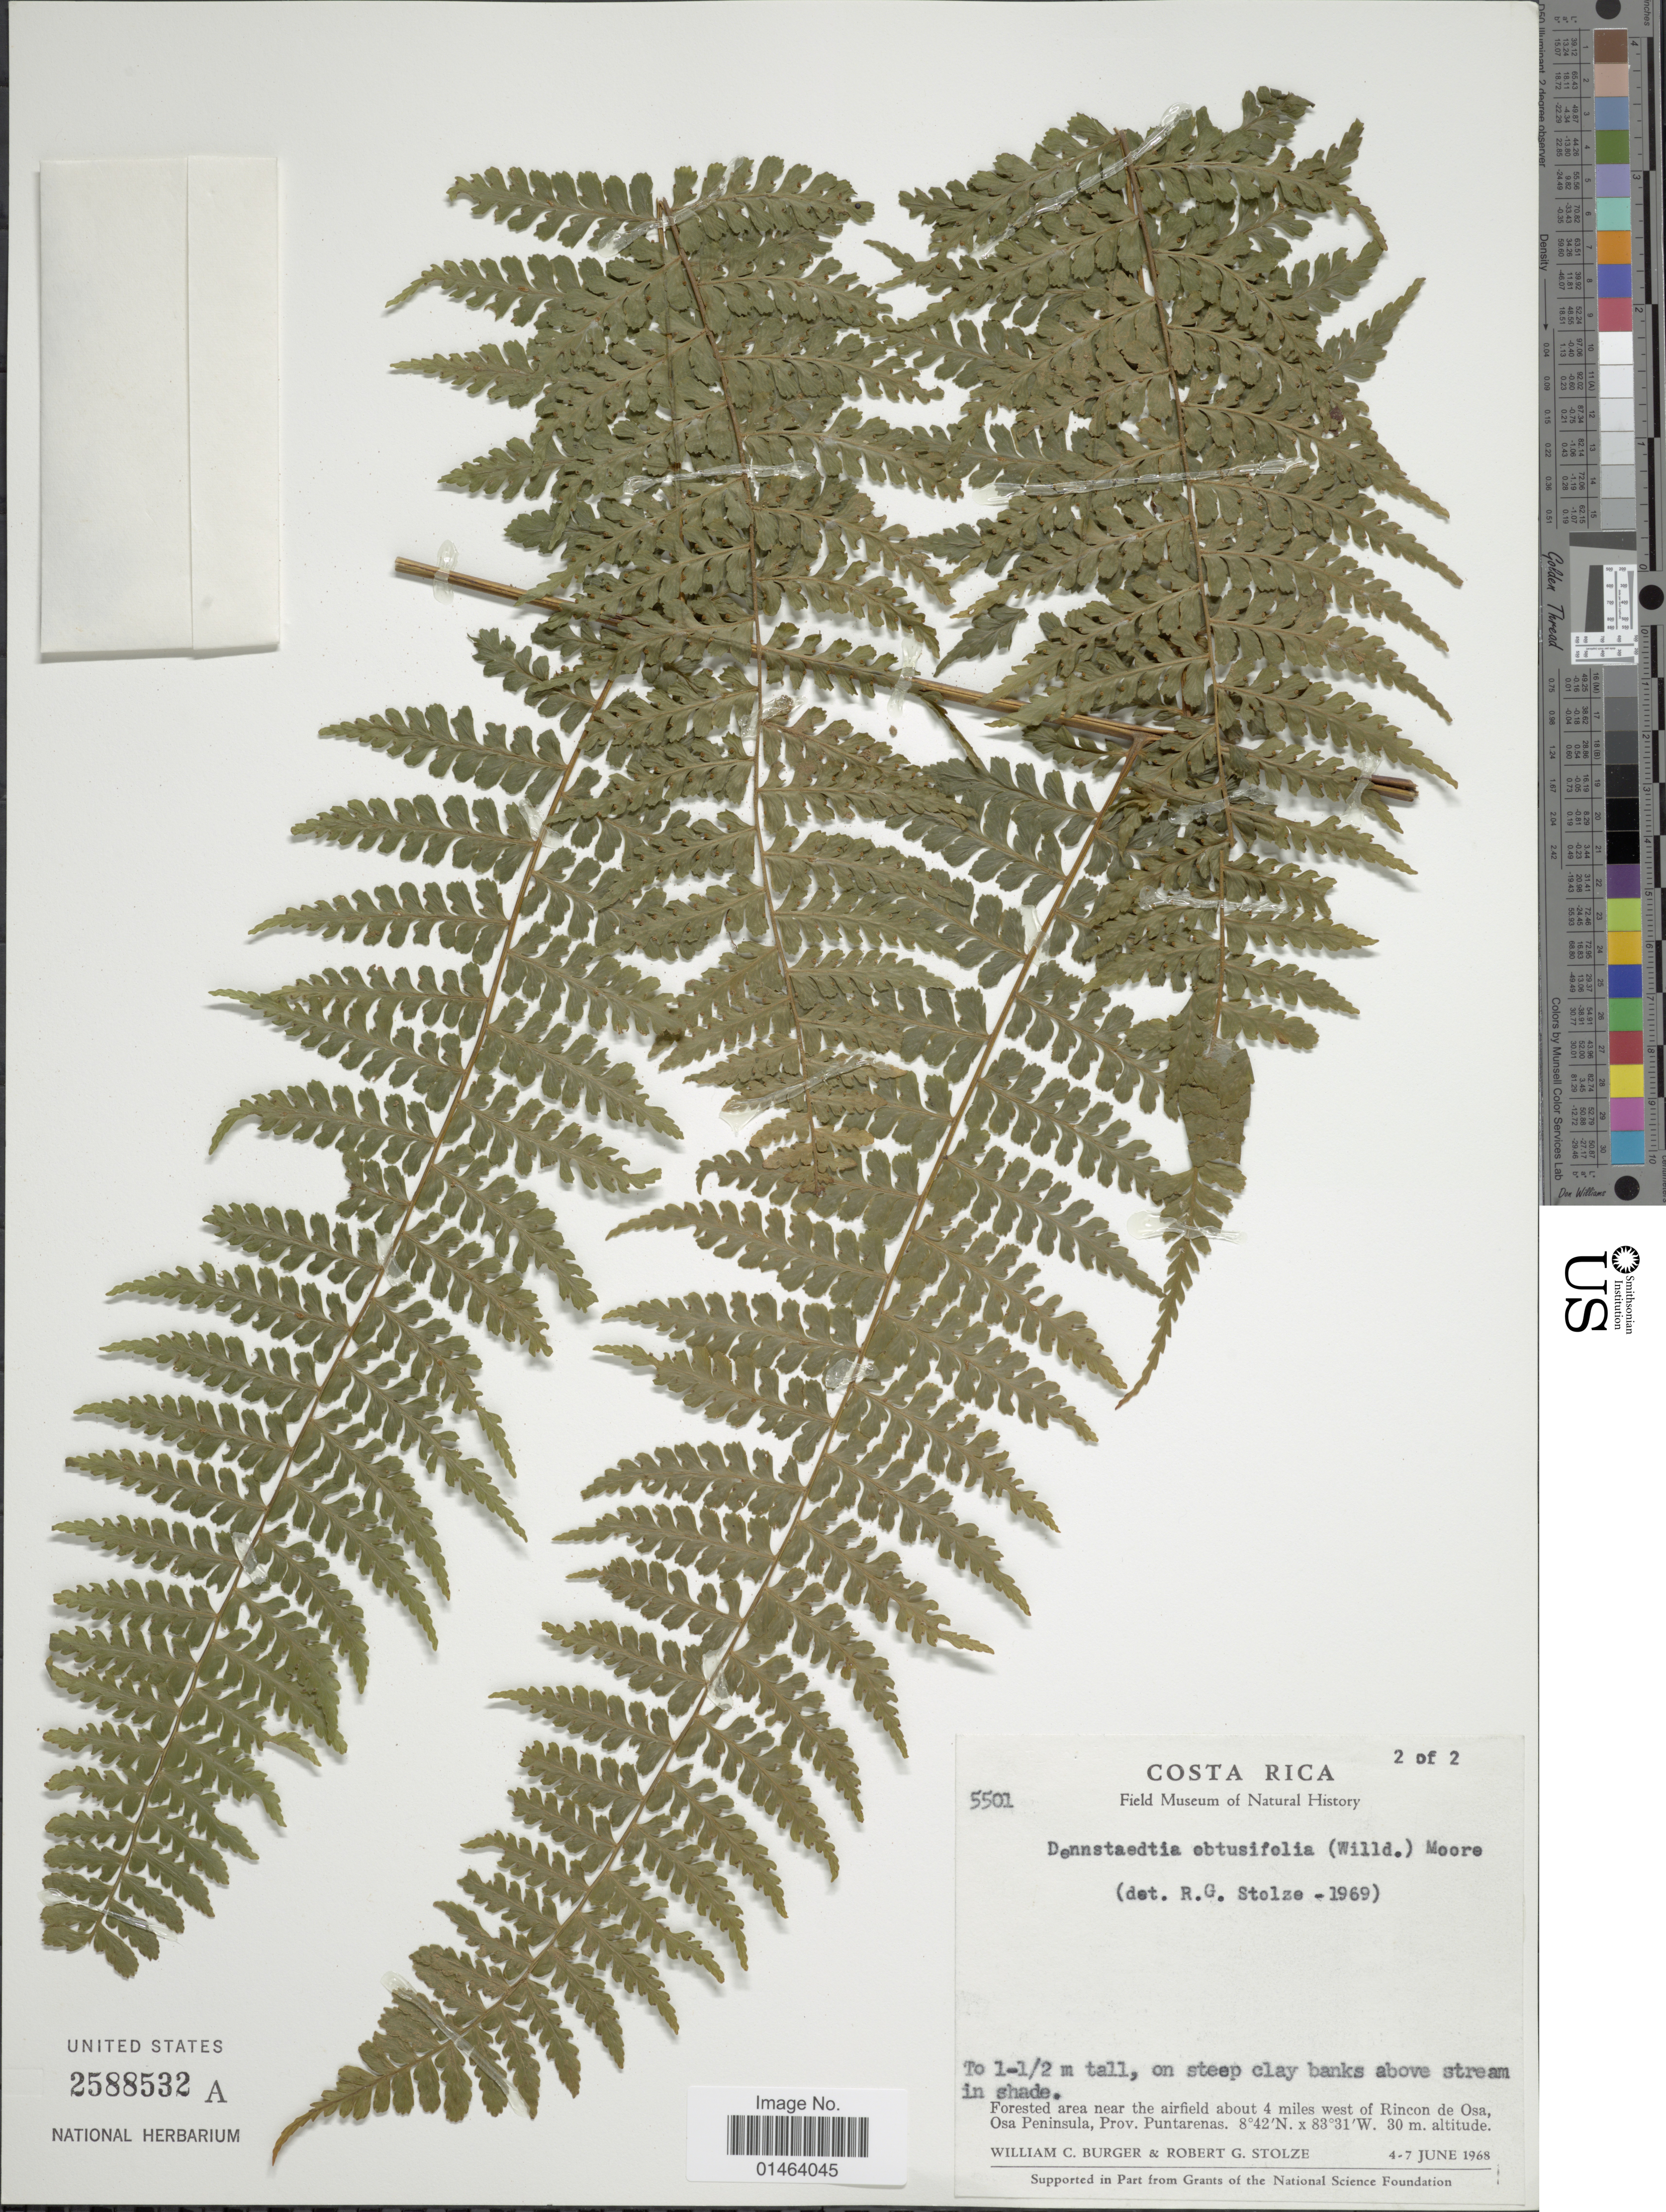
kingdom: Plantae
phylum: Tracheophyta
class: Polypodiopsida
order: Polypodiales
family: Dennstaedtiaceae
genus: Dennstaedtia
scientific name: Dennstaedtia dissecta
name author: (Sw.) T. Moore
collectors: W. Burger & R. G. Stolze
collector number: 5501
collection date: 1968-06-04/1968-06-07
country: Costa Rica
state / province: Puntarenas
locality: Costa Rica, forested area near the airfield about 4 miles west of Rincon de Osa Osa Peninsula.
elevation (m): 30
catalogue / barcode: US 2588532A